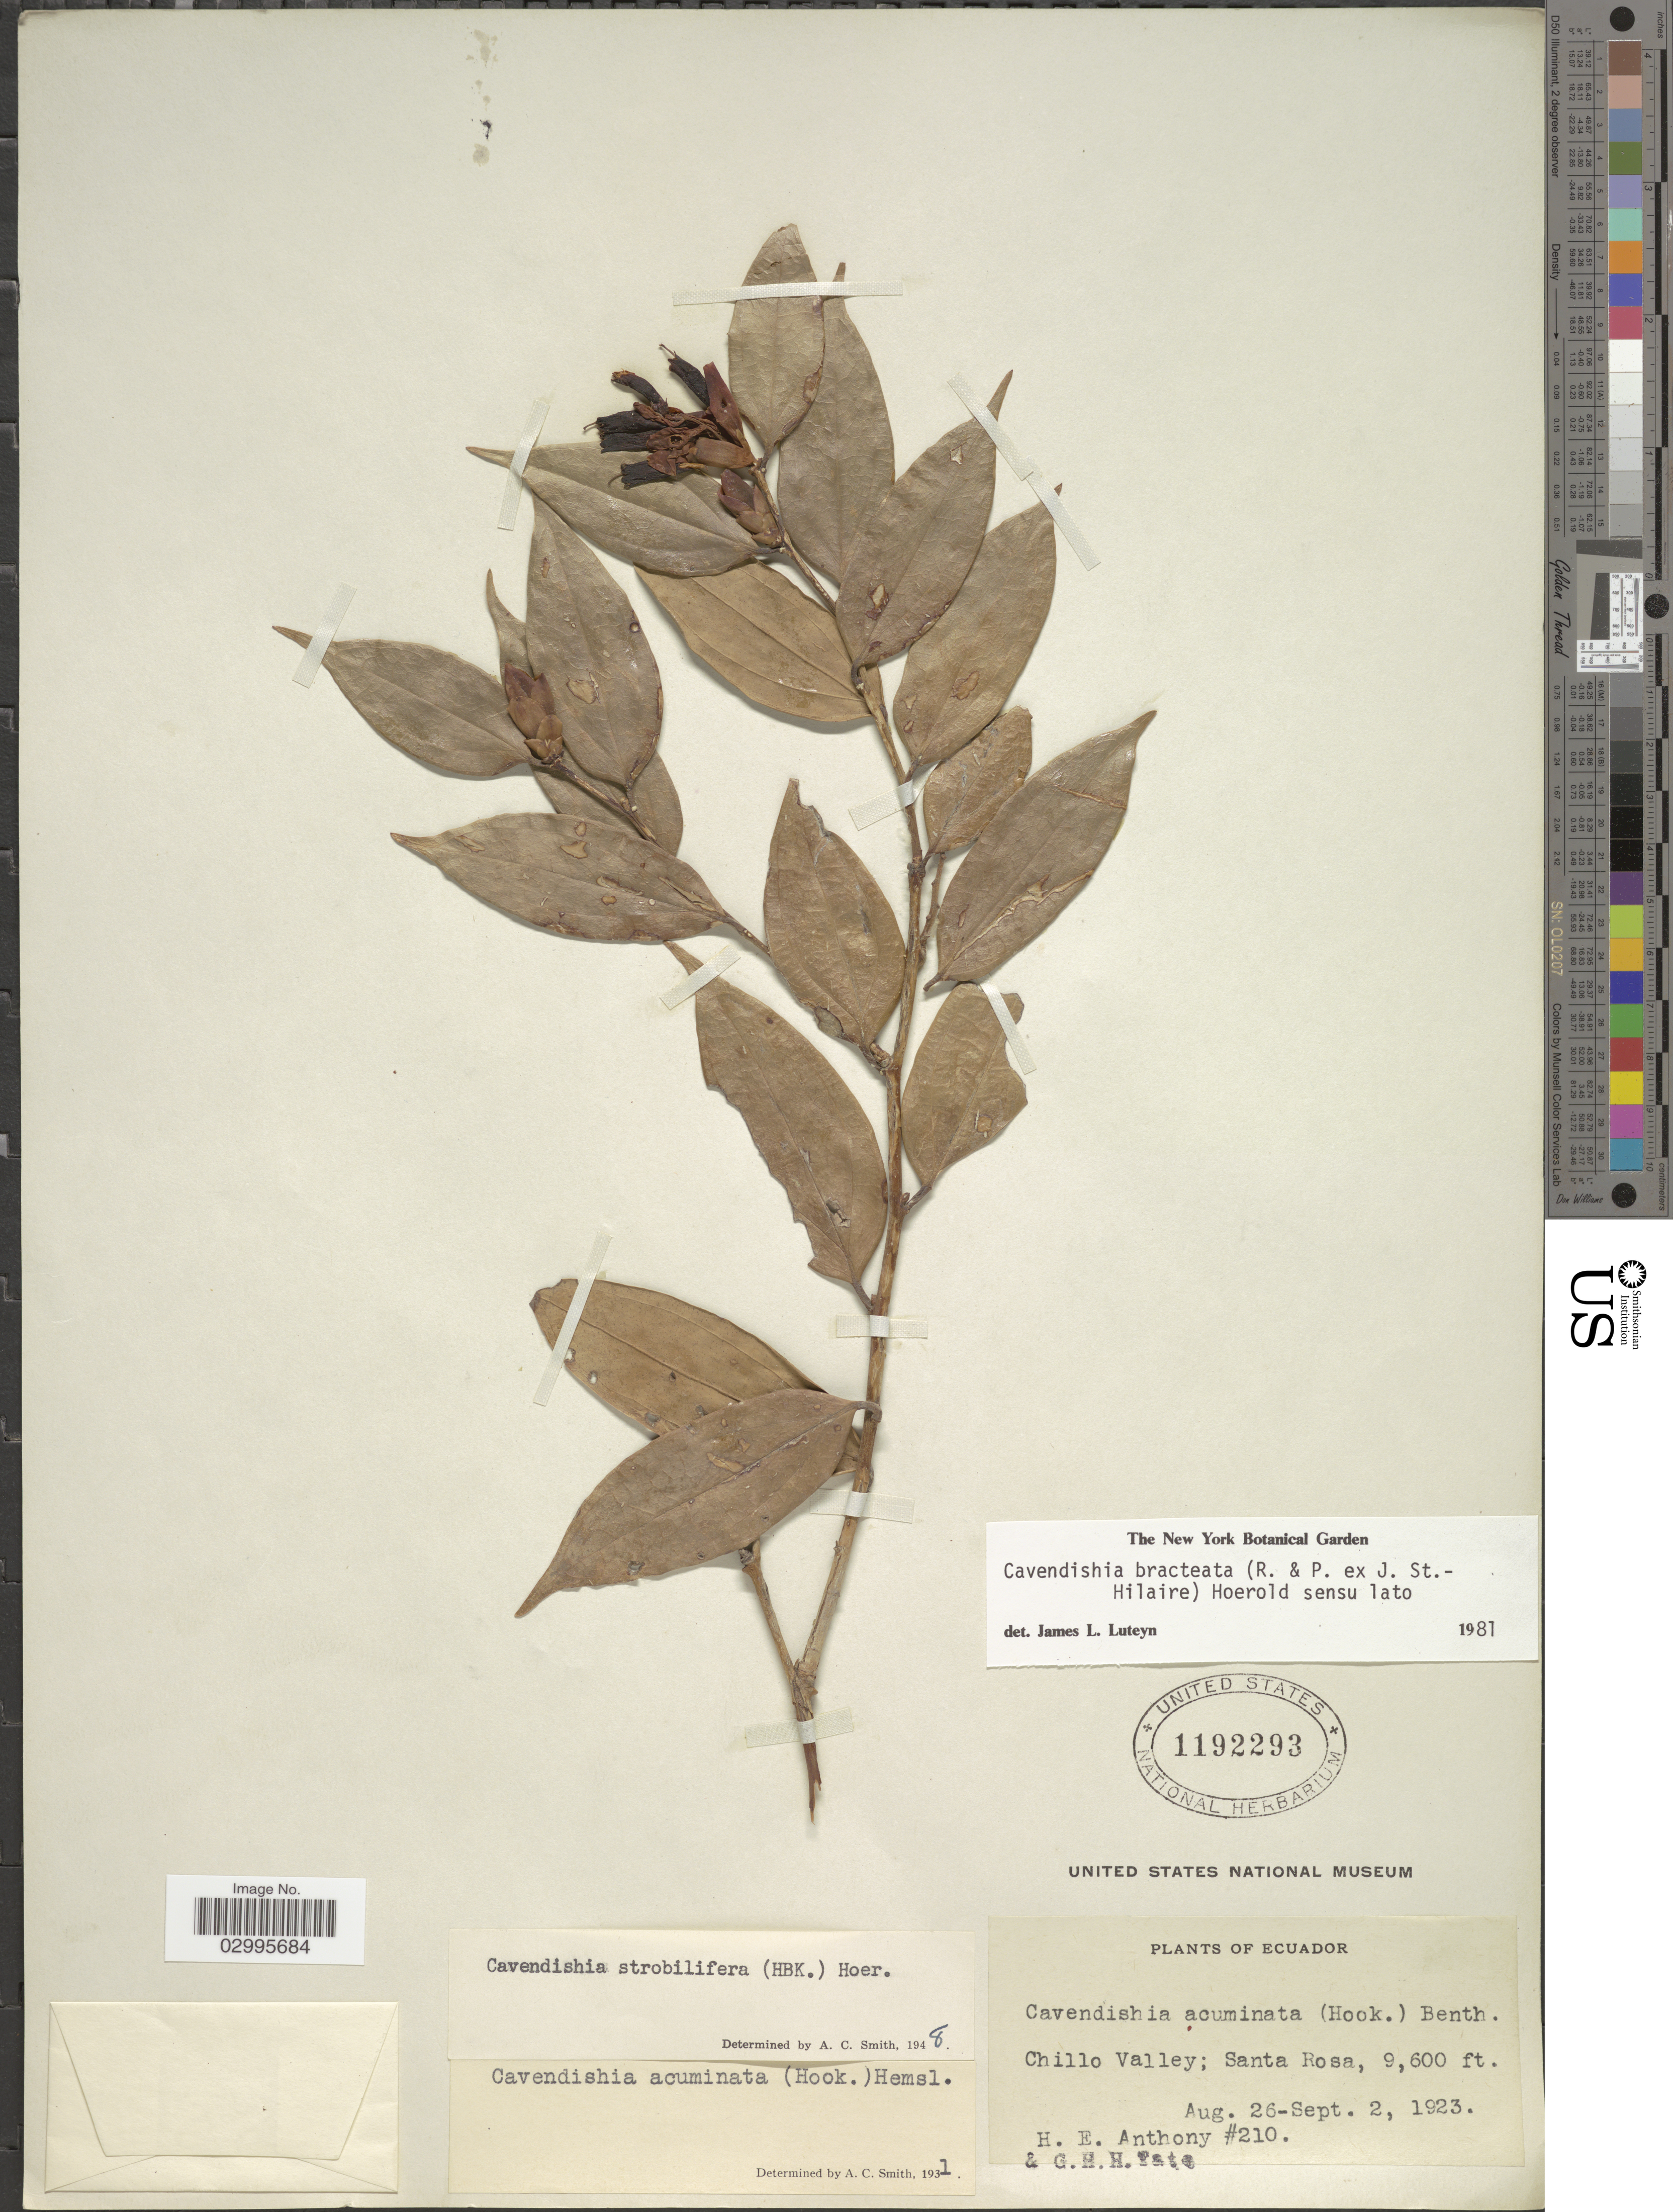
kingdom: Plantae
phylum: Tracheophyta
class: Magnoliopsida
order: Ericales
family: Ericaceae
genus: Cavendishia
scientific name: Cavendishia bracteata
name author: (Ruiz & Pav. ex J. St.-Hil.) Hoerold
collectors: H. E. Anthony & G. H. H.Tate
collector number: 210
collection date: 1923-08-26/1923-09-02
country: Ecuador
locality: Chillo Valley; Santa Rosa.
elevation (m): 2926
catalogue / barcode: US 1192293